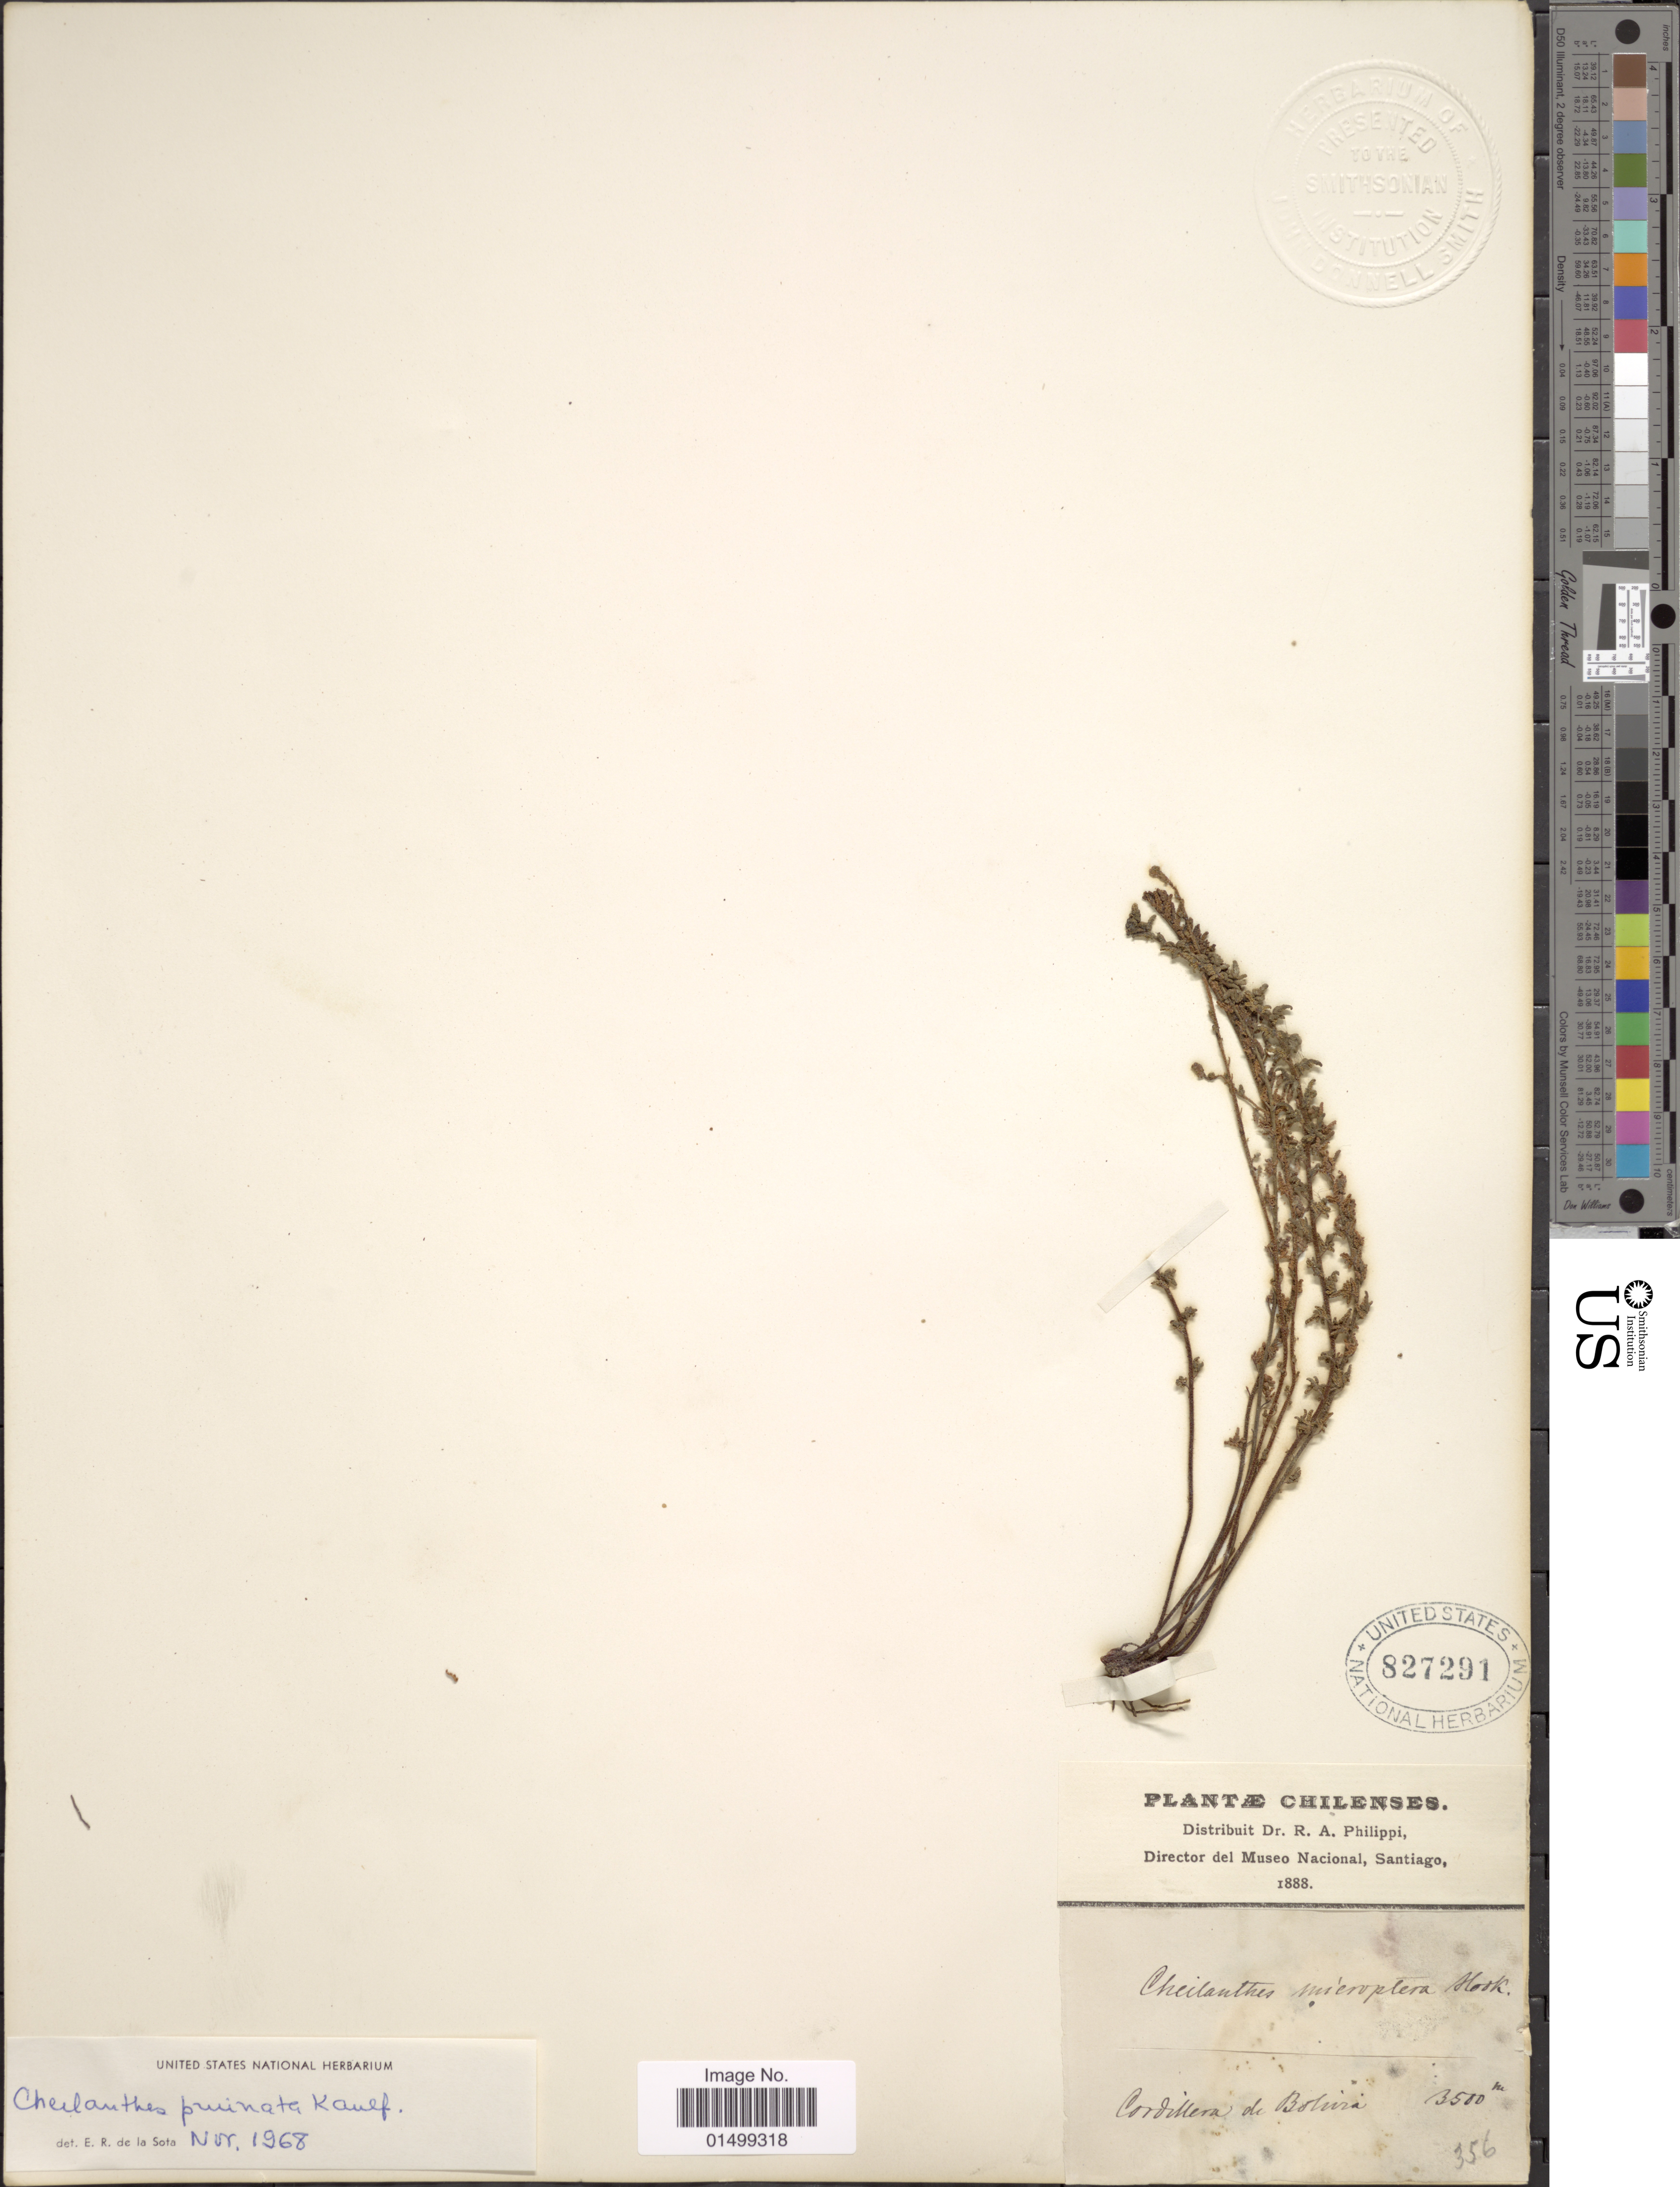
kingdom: Plantae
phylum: Tracheophyta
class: Polypodiopsida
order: Polypodiales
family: Pteridaceae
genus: Cheilanthes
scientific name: Cheilanthes pruinata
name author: Kaulf.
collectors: R. A. Philippi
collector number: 356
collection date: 1888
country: Chile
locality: Cordillera de Bolivia.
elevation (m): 3500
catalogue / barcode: US 827291